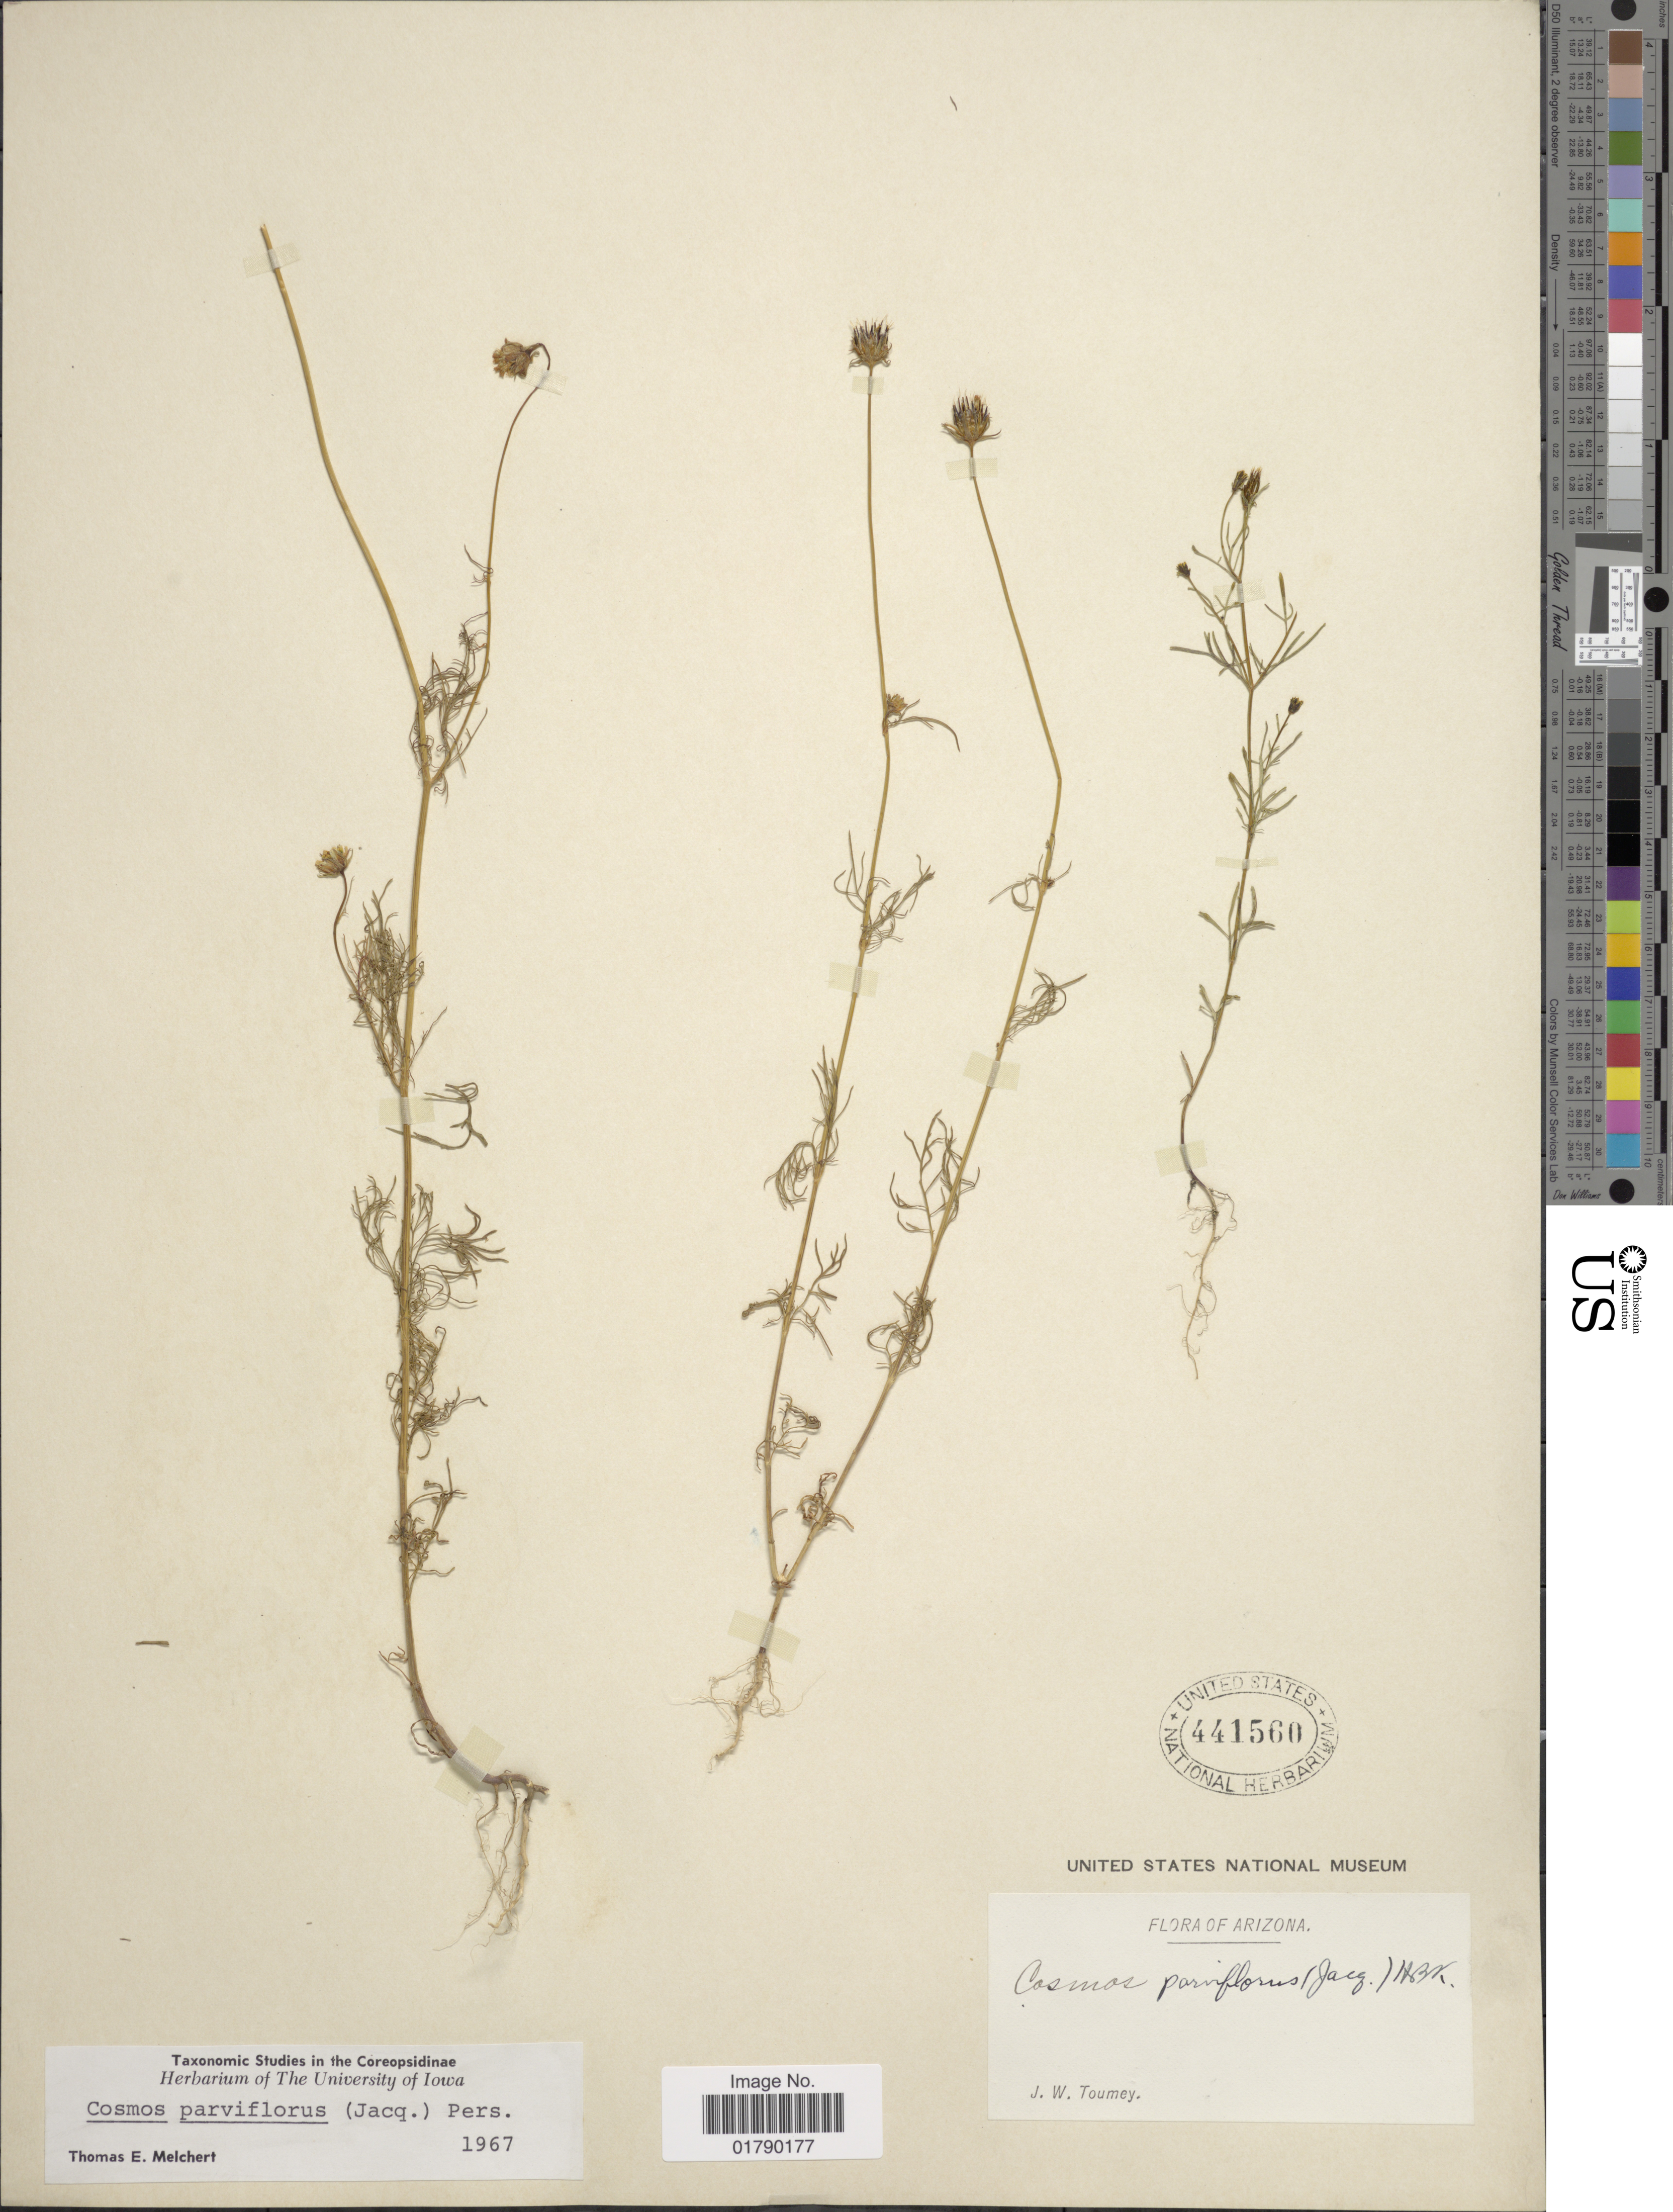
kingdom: Plantae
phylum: Tracheophyta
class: Magnoliopsida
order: Asterales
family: Asteraceae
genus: Cosmos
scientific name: Cosmos parviflorus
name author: (Jacq.) Pers.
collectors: J. W. Toumey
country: United States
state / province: Arizona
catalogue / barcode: US 441560